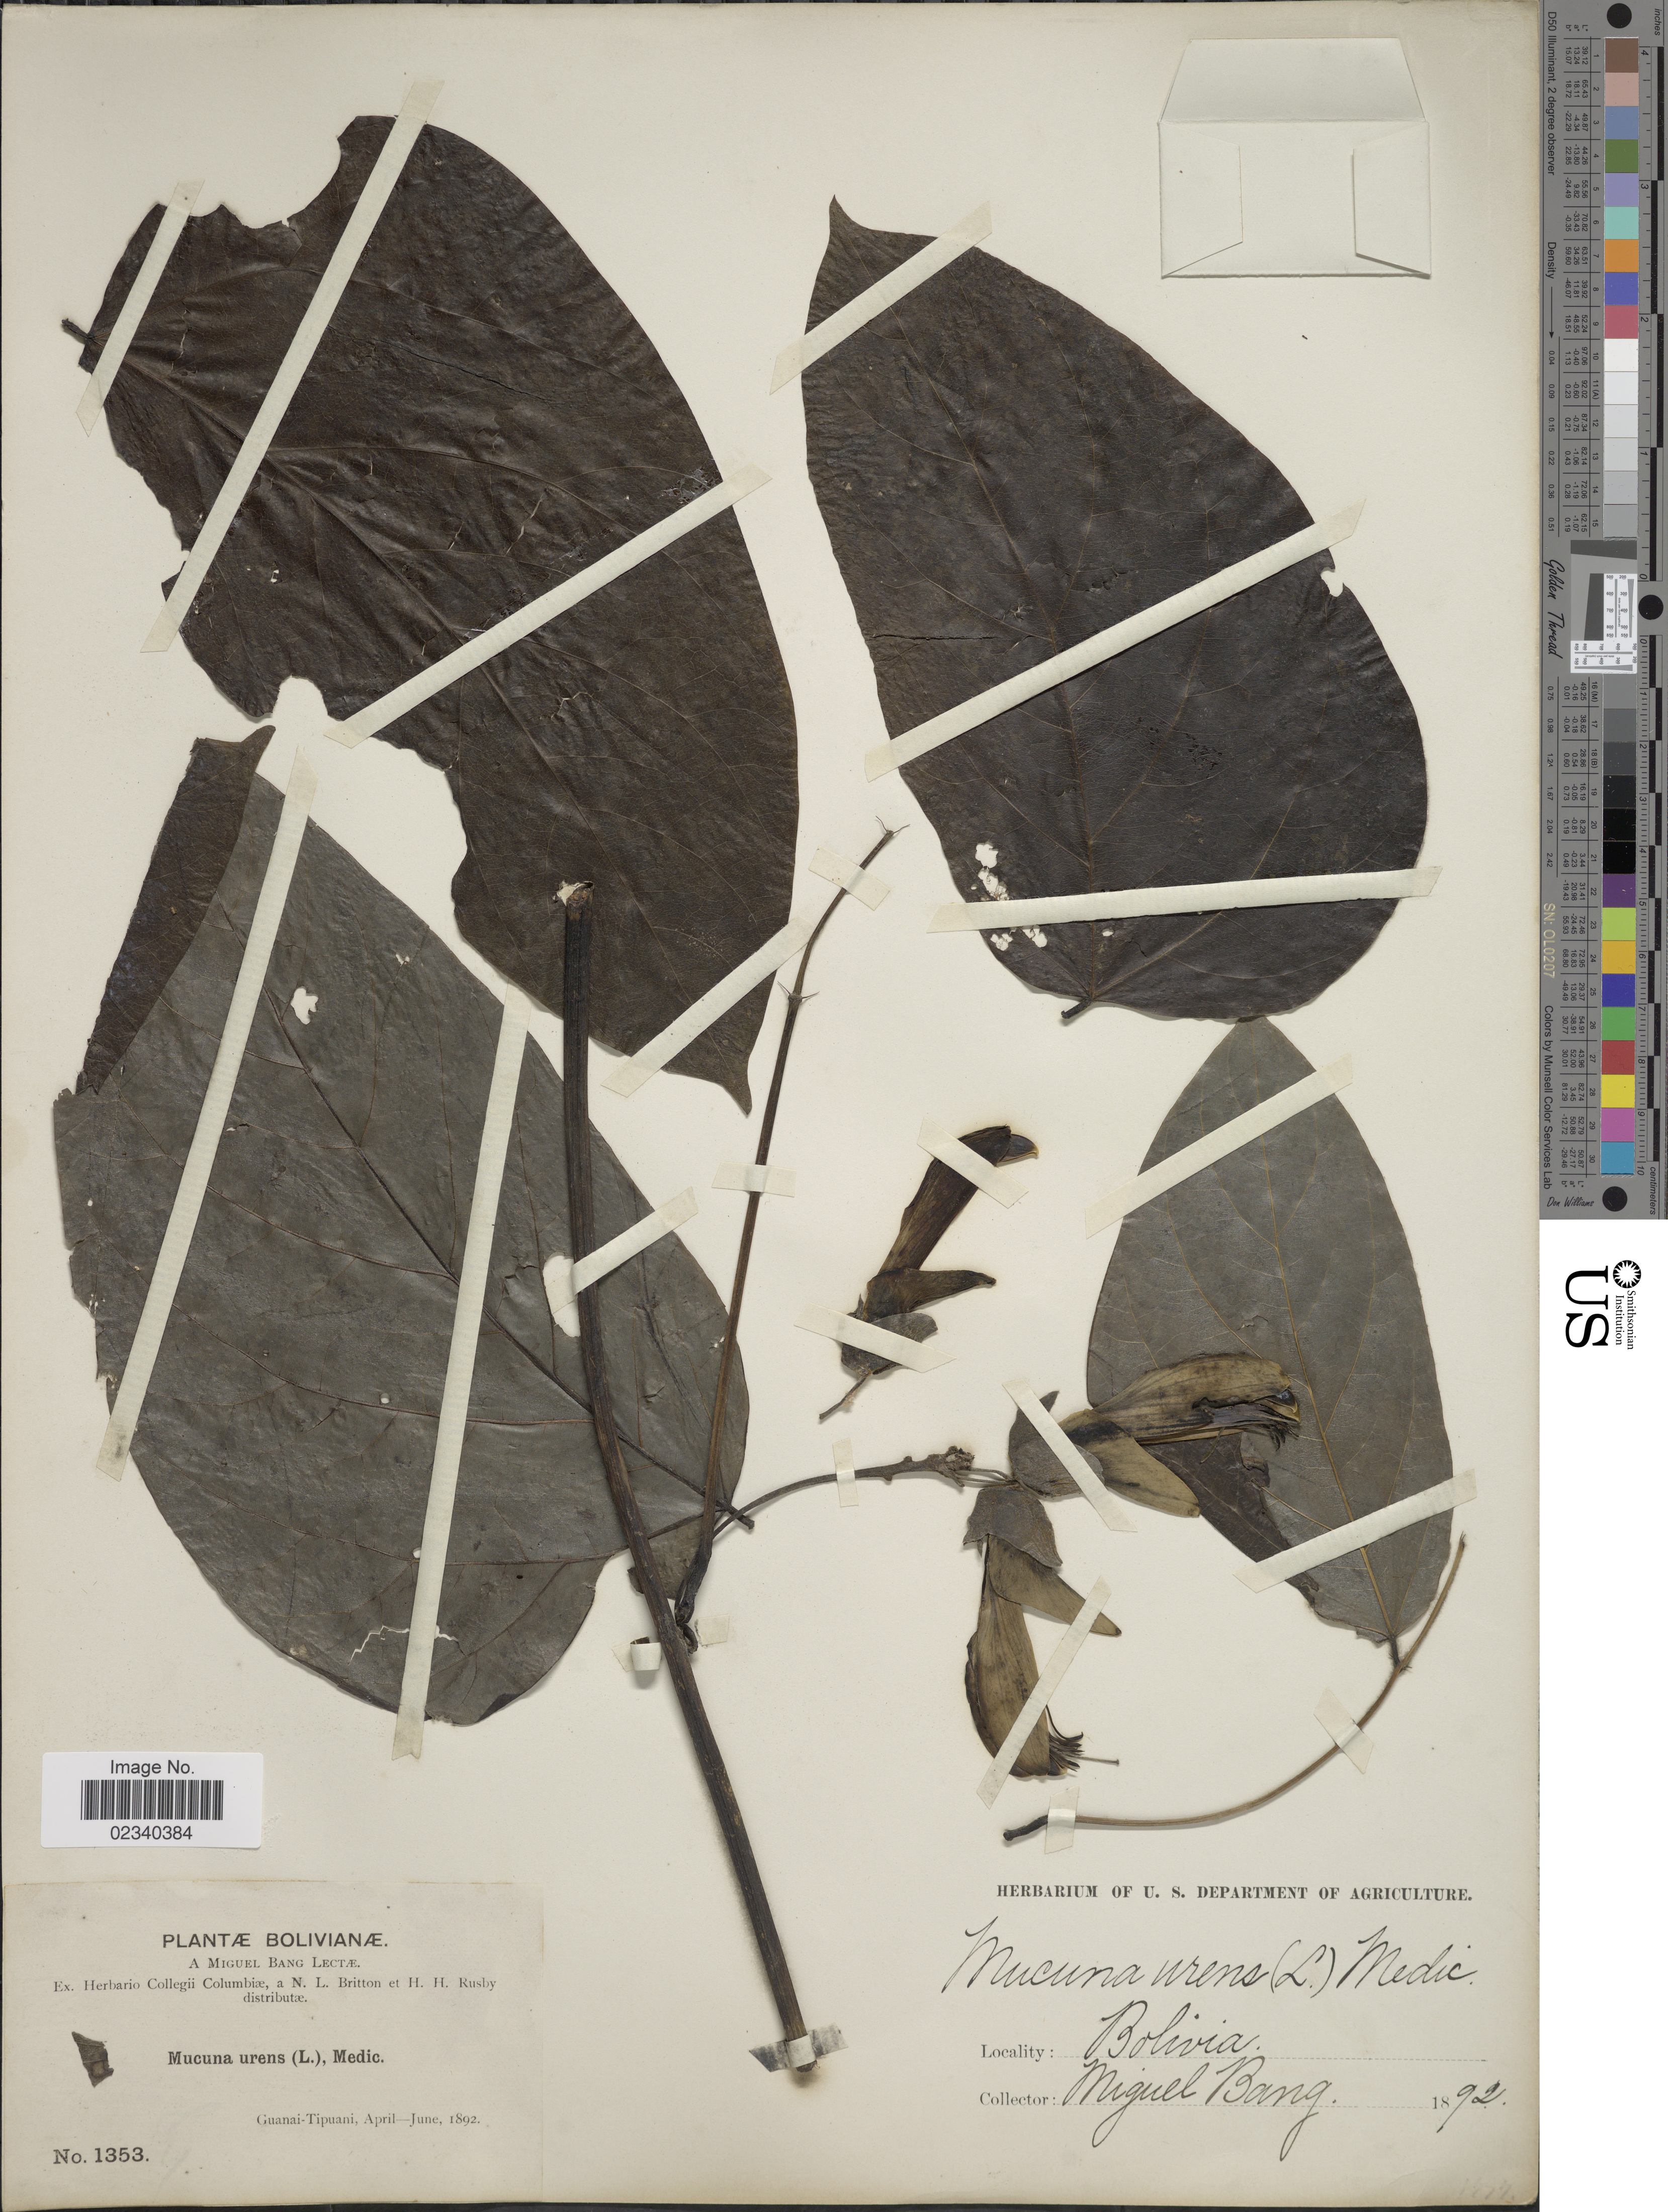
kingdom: Plantae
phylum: Tracheophyta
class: Magnoliopsida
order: Fabales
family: Fabaceae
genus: Mucuna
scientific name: Mucuna sloanei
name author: Fawc. & Rendle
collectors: M. Bang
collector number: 1353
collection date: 1892-04/1892-06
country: Bolivia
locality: Guanai- Tipuani